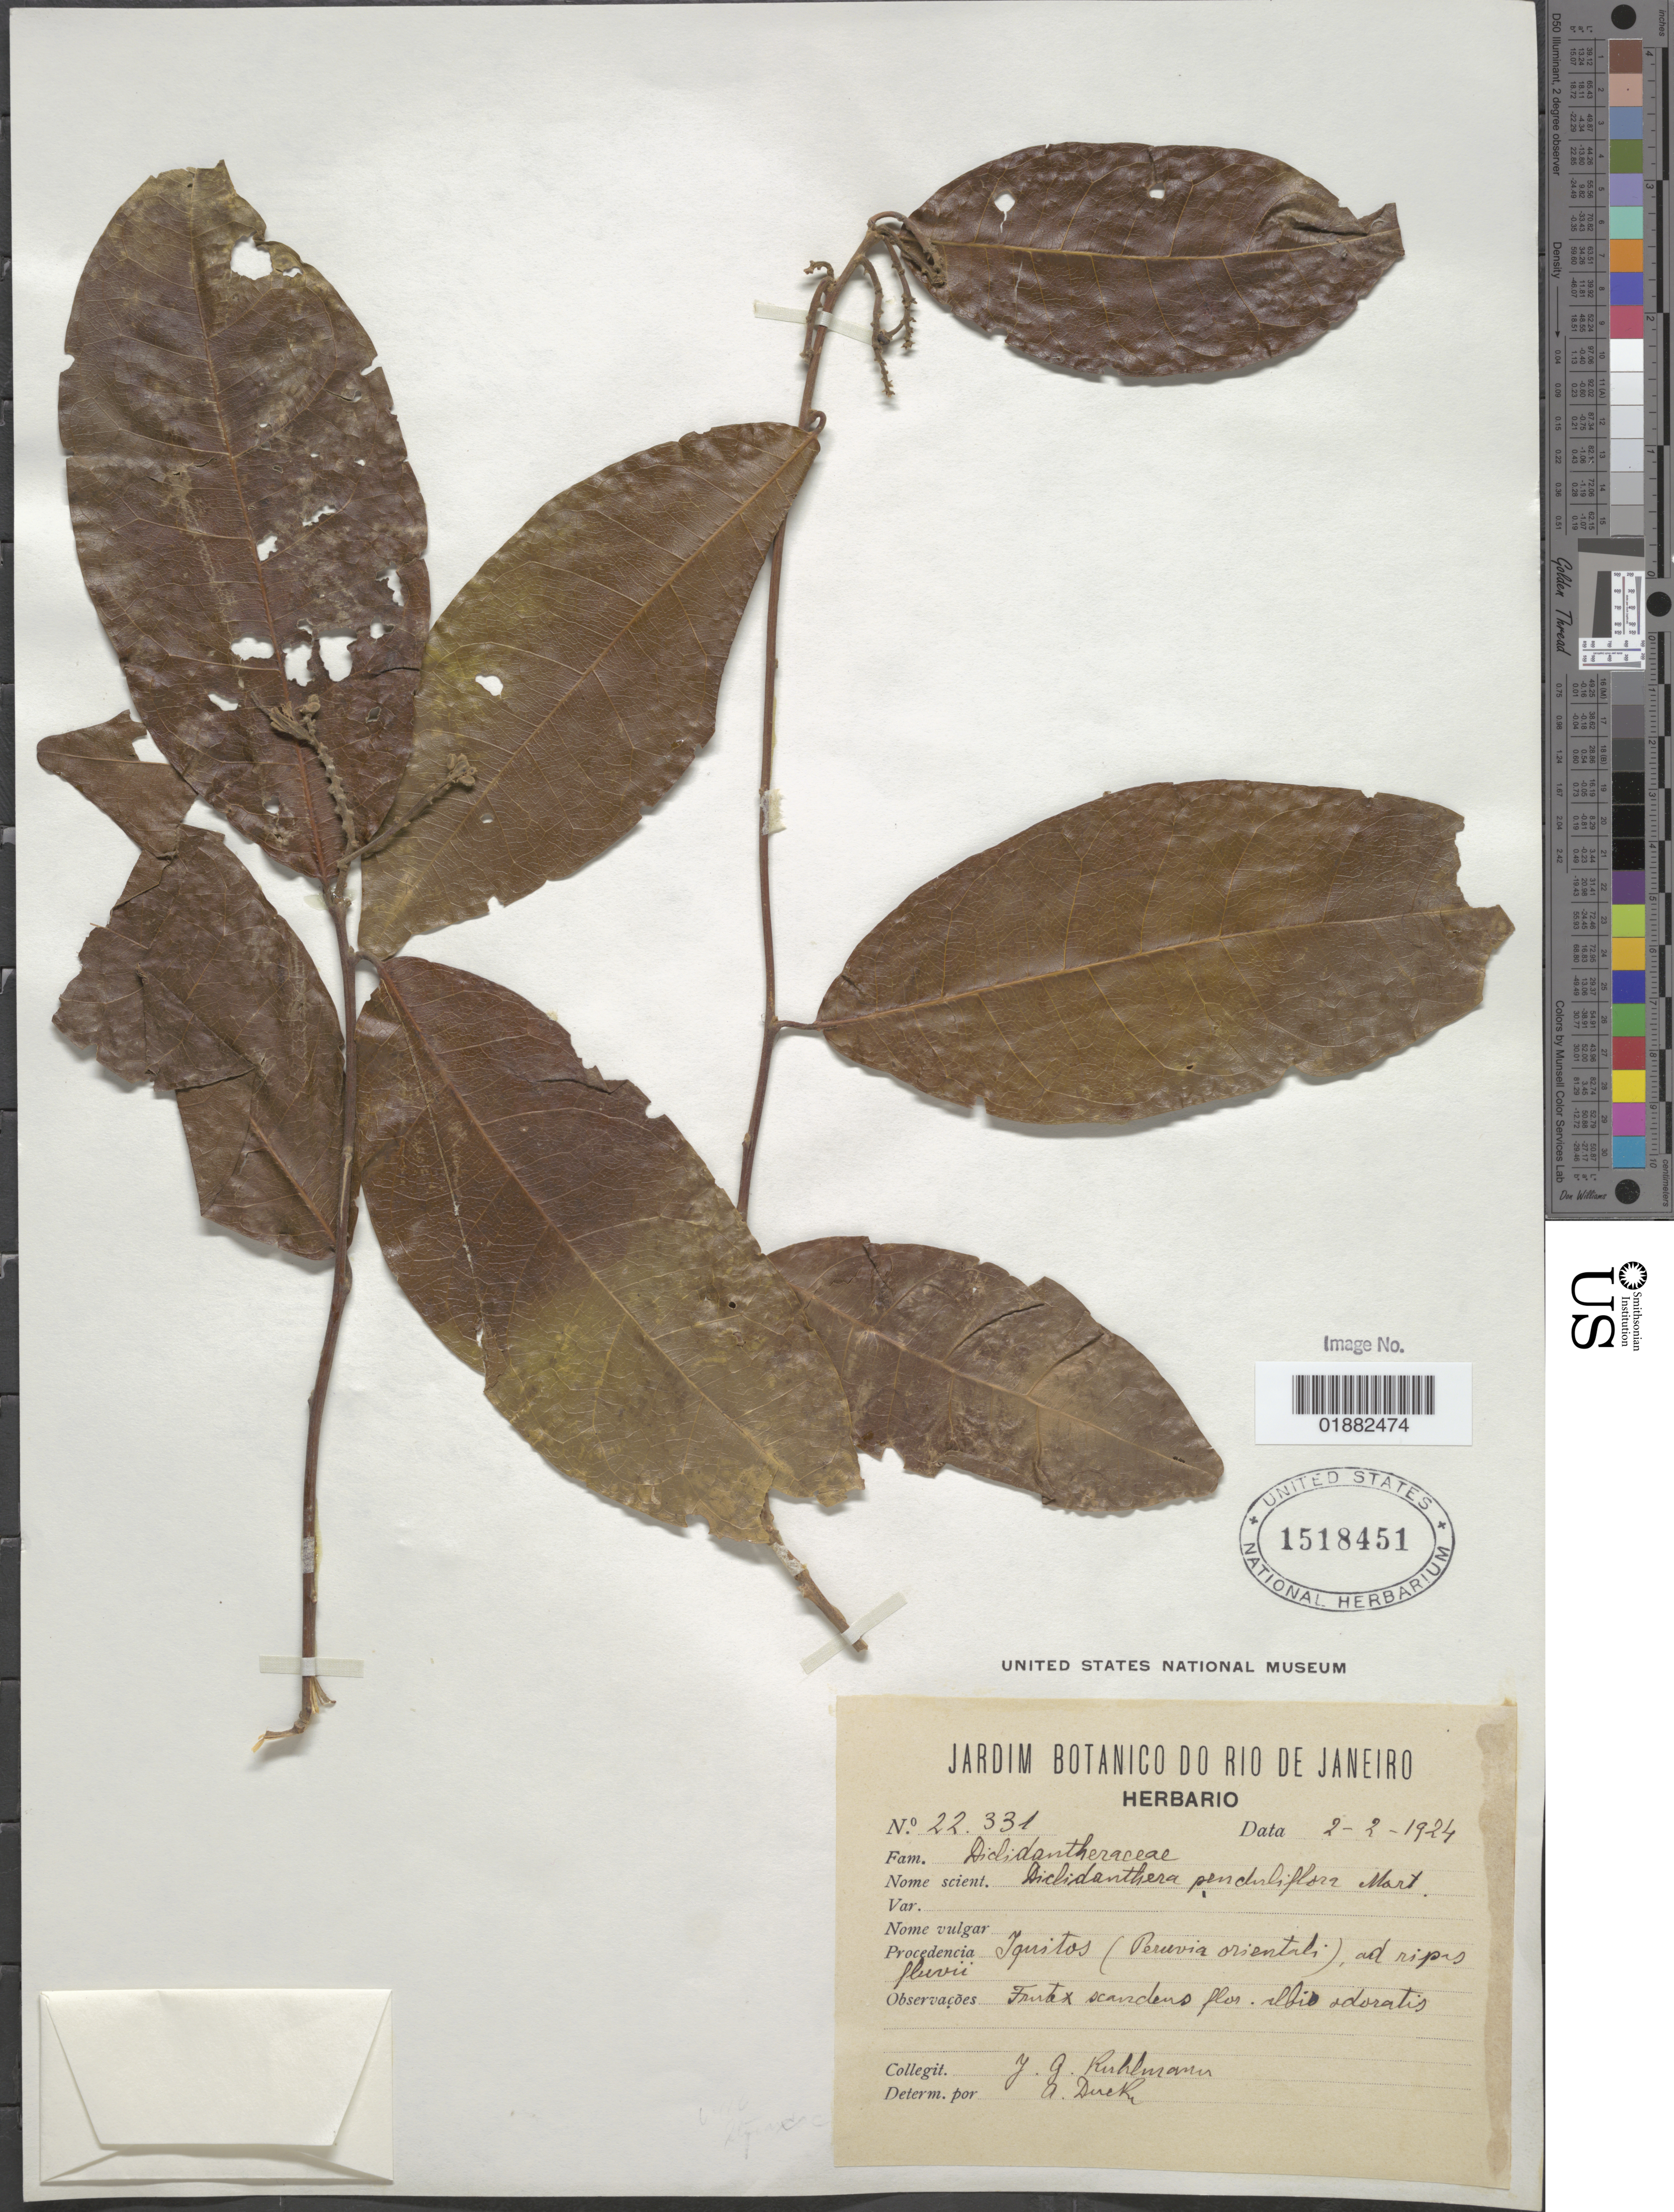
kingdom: Plantae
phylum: Tracheophyta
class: Magnoliopsida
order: Fabales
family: Polygalaceae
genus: Diclidanthera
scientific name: Diclidanthera penduliflora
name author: Mart.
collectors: J. G. Kuhlmann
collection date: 1924-02-02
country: Peru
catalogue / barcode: US 1518451